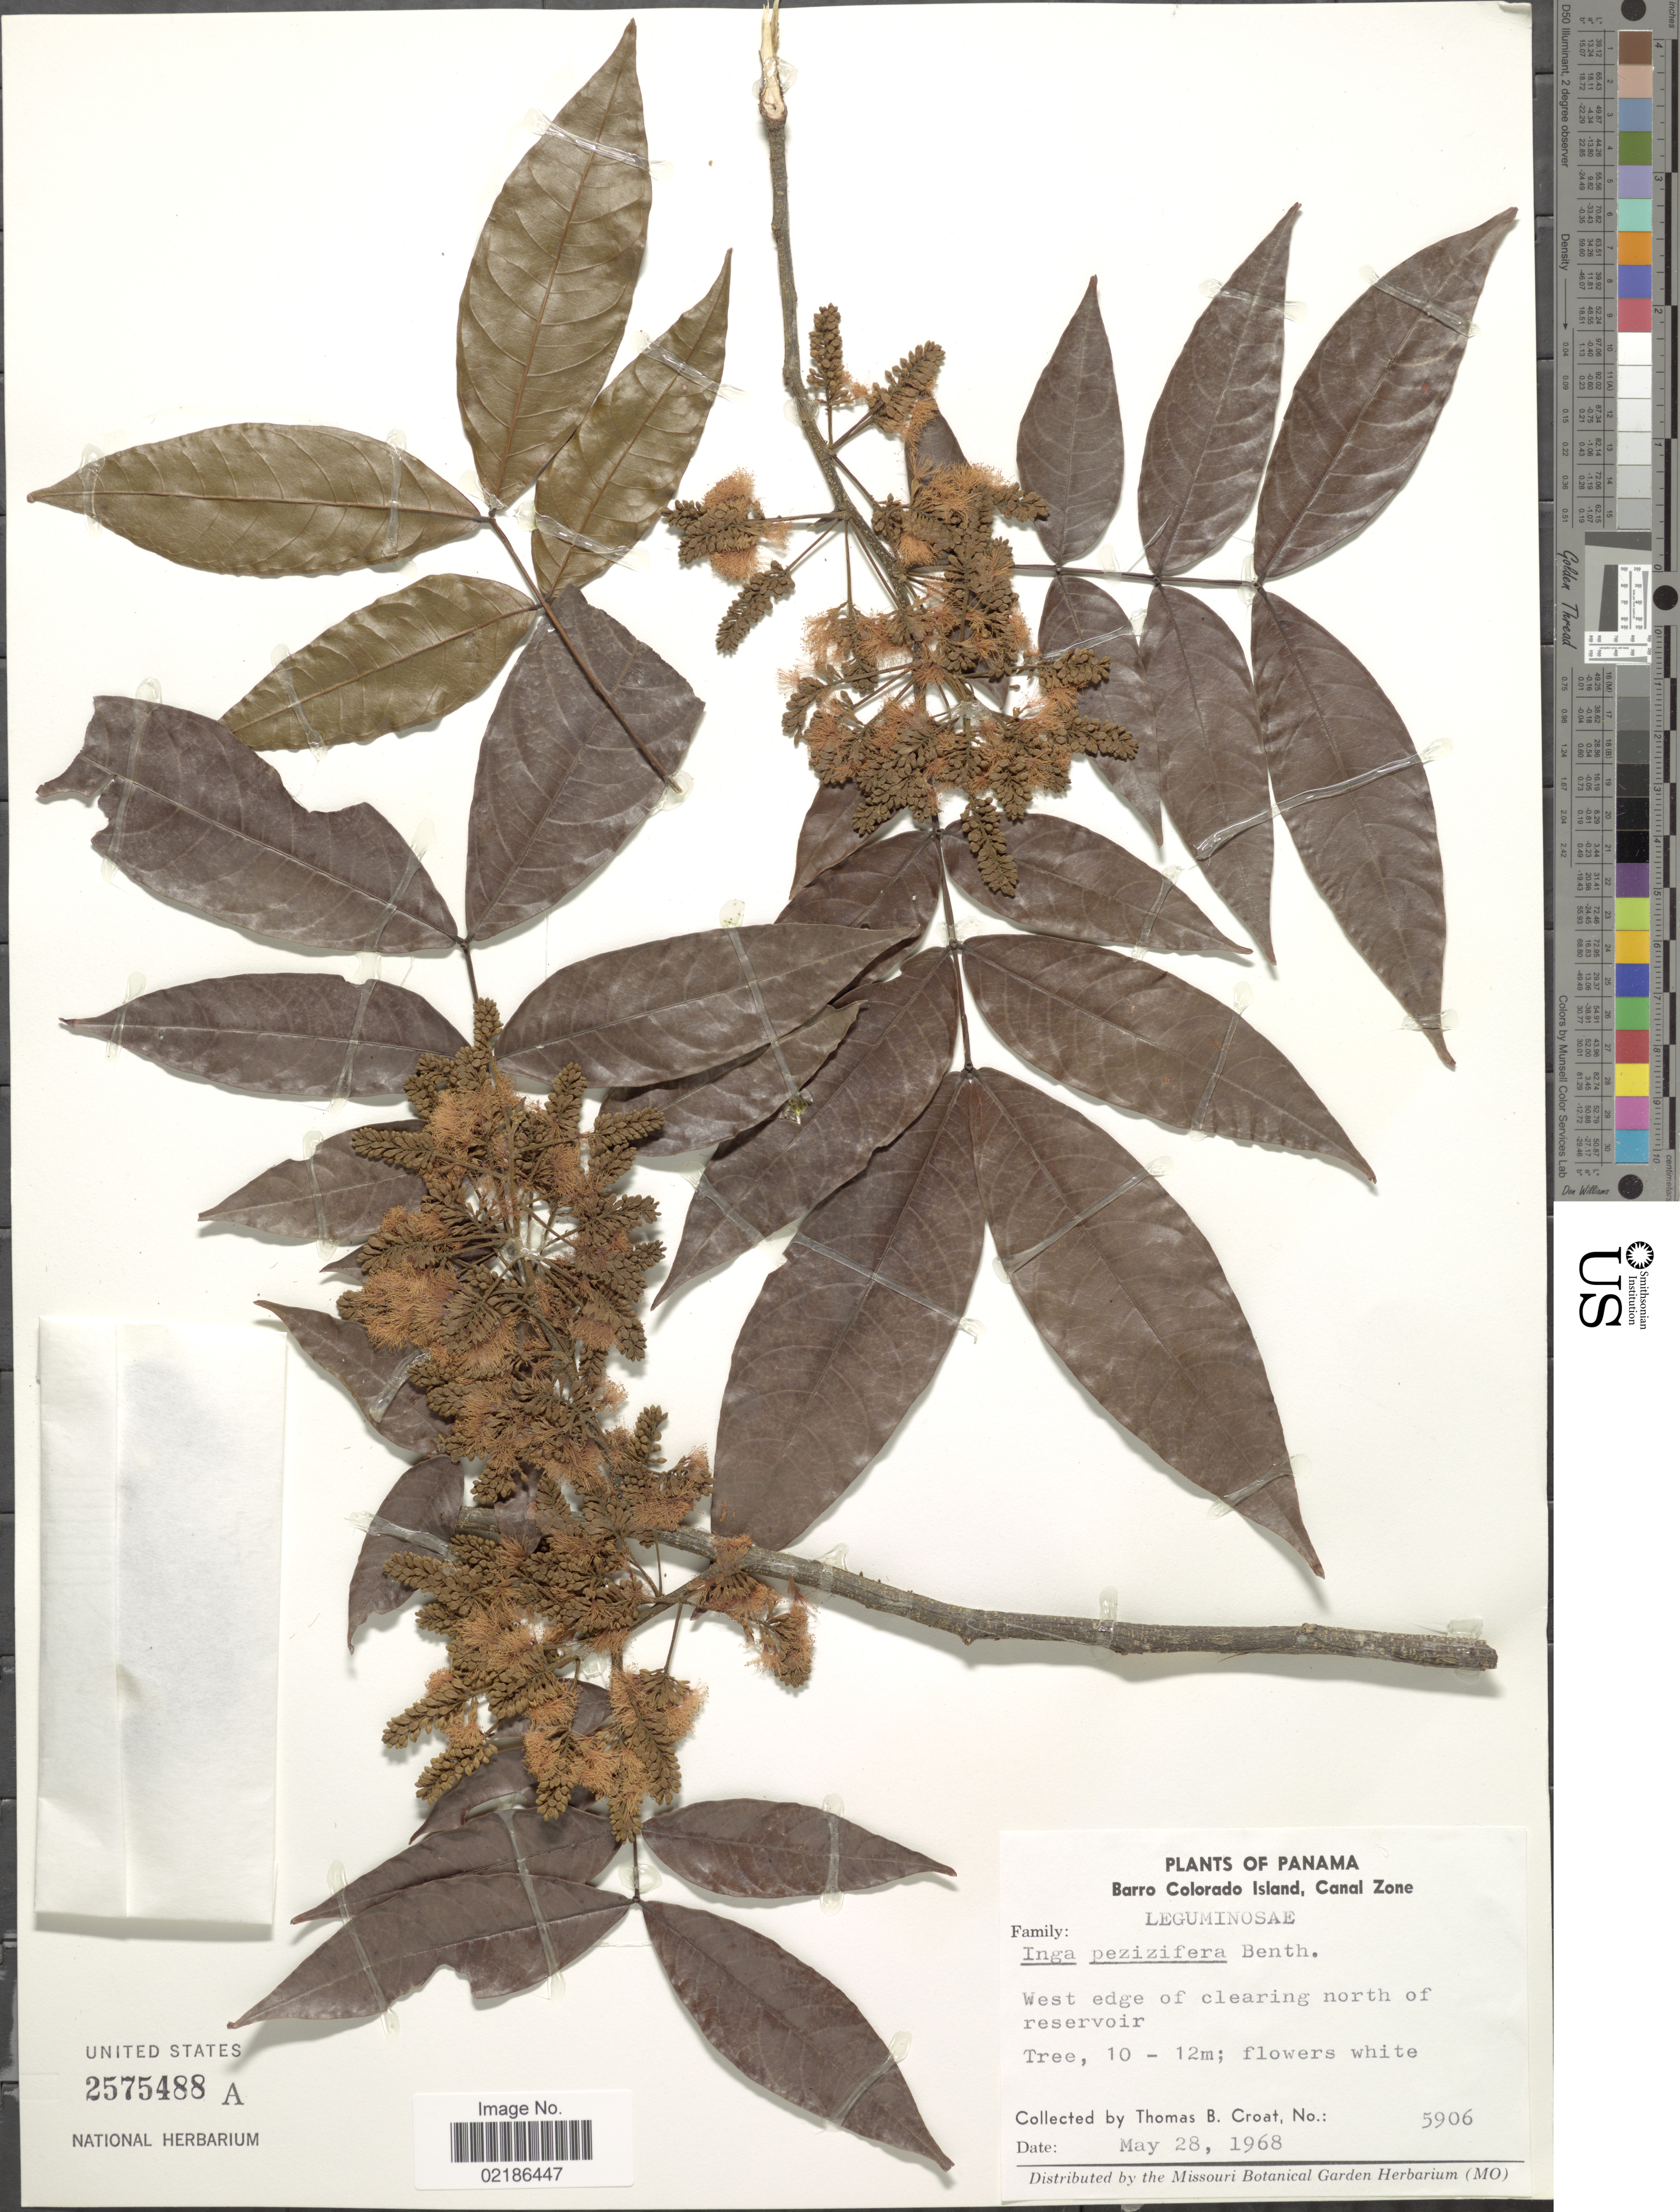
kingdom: Plantae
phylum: Tracheophyta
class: Magnoliopsida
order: Fabales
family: Fabaceae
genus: Inga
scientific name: Inga pezizifera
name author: Benth.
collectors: T. B. Croat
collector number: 5906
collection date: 1968-05-28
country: Panama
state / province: Panamá Oeste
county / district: Canal Zone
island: Barro Colorado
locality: Barro Colorado Island, Canal Zone, west edge of clearing north of reservoir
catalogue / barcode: US 2575488A